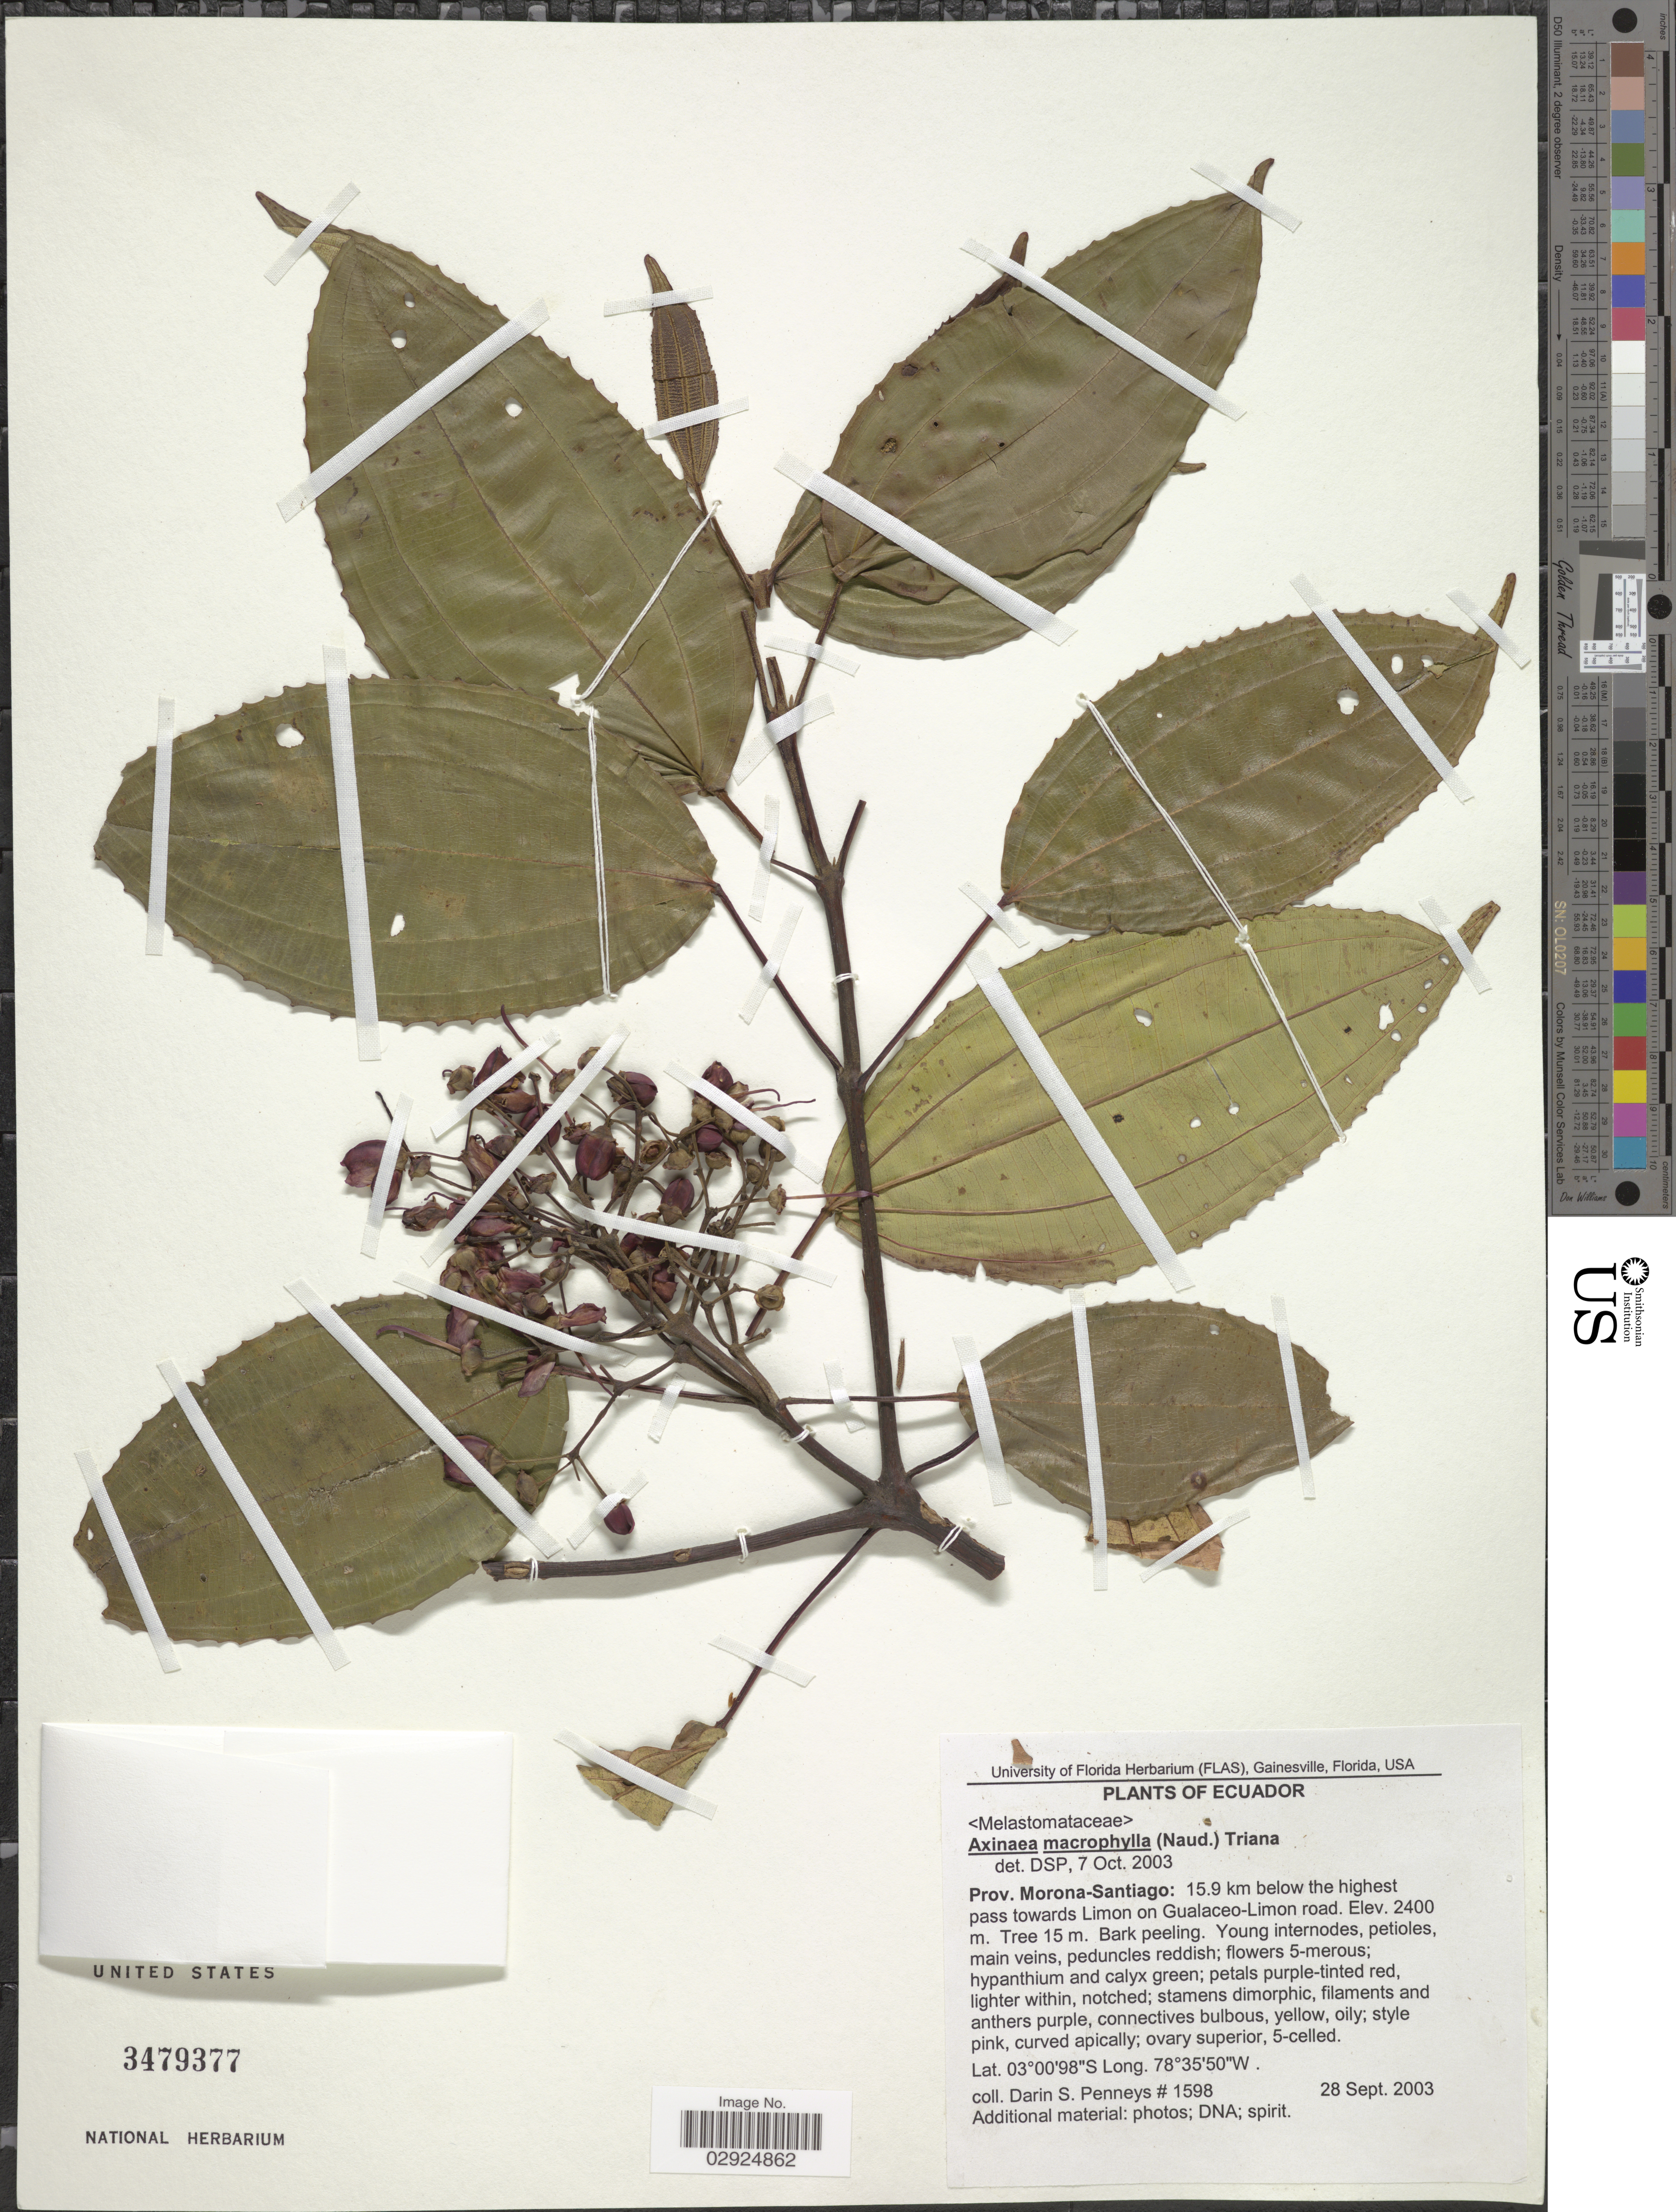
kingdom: Plantae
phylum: Tracheophyta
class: Magnoliopsida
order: Myrtales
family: Melastomataceae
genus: Axinaea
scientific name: Axinaea macrophylla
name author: (Naudin) Triana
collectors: D. S. Penneys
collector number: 1598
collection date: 2003-09-28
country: Ecuador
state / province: Morona-Santiago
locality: Prov. Morona-Santiago: 15.9 km below the highest pass towards Limon on Gualaceo-Limon road.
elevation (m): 2400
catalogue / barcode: US 3479377